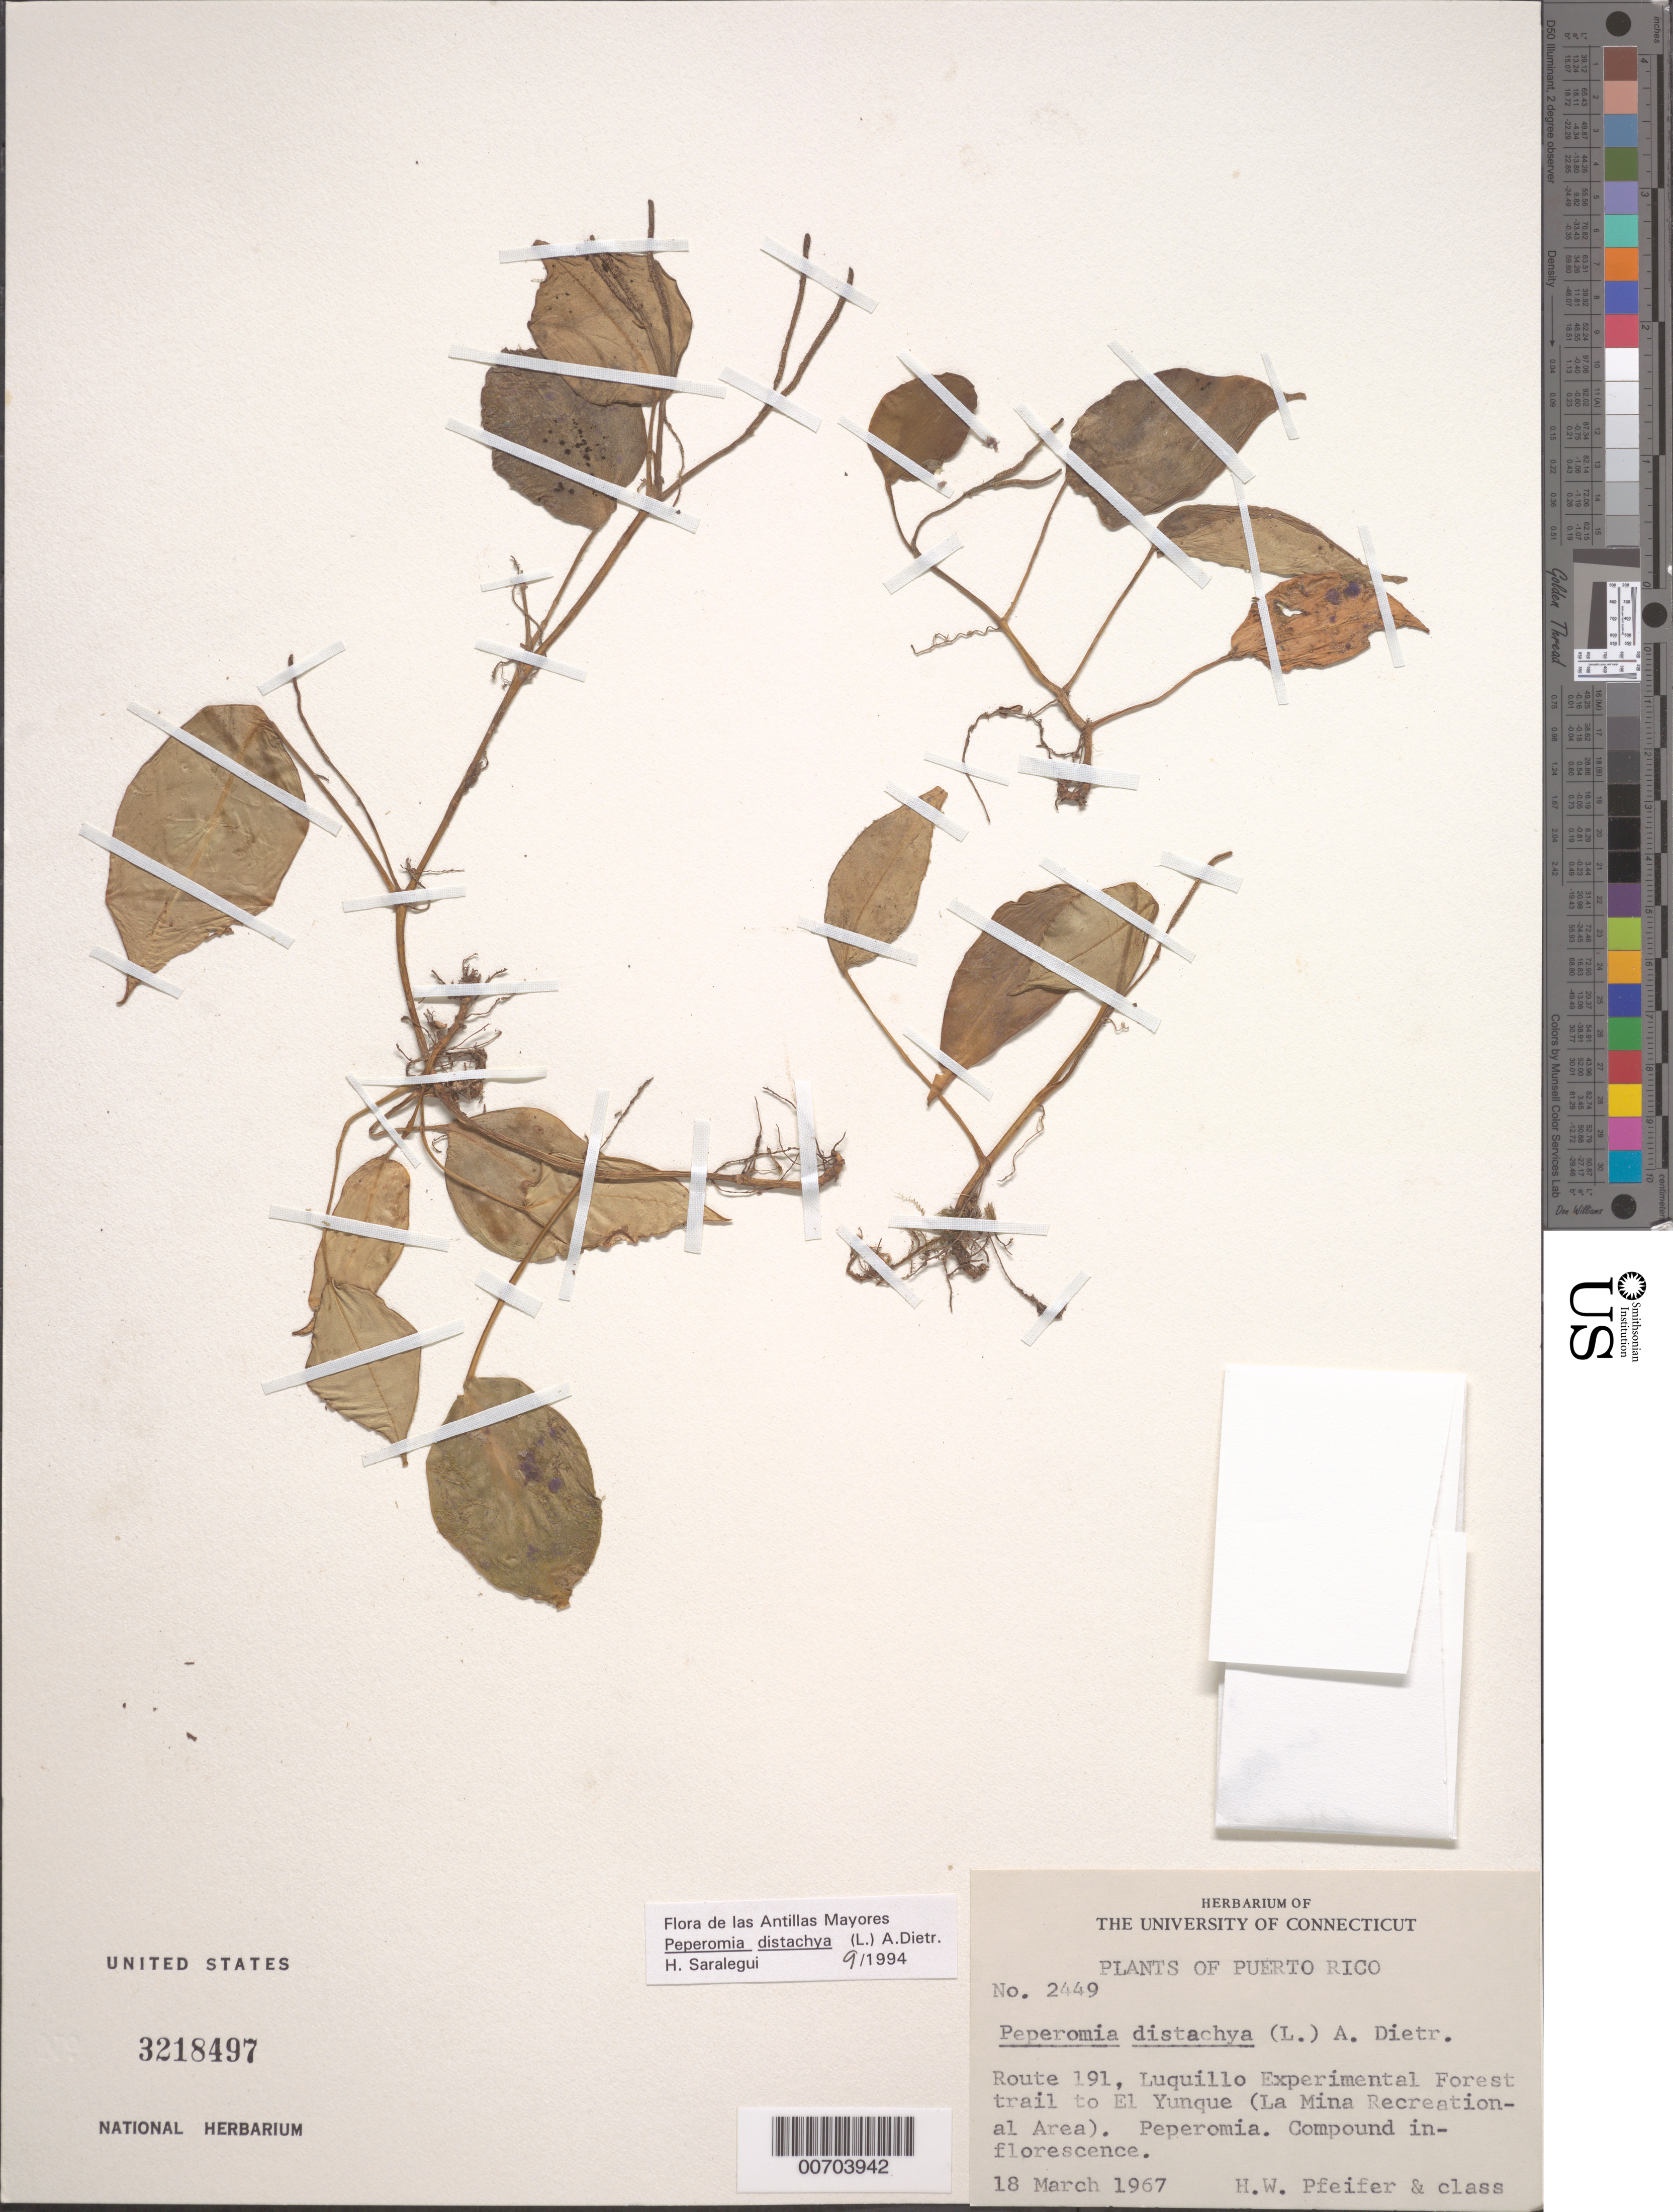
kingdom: Plantae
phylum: Tracheophyta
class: Magnoliopsida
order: Piperales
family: Piperaceae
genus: Peperomia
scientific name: Peperomia distachya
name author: (L.) A. Dietr.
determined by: Saralegui Boza, H.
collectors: H. W. Pfeifer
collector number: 2449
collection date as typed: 18 Mar 1967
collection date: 1967-03-18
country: Puerto Rico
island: Greater Antilles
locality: Route 191, Luquillo Experimental Forest Trail to El Yunque (La Mina Recreational area).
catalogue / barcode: US 3218497